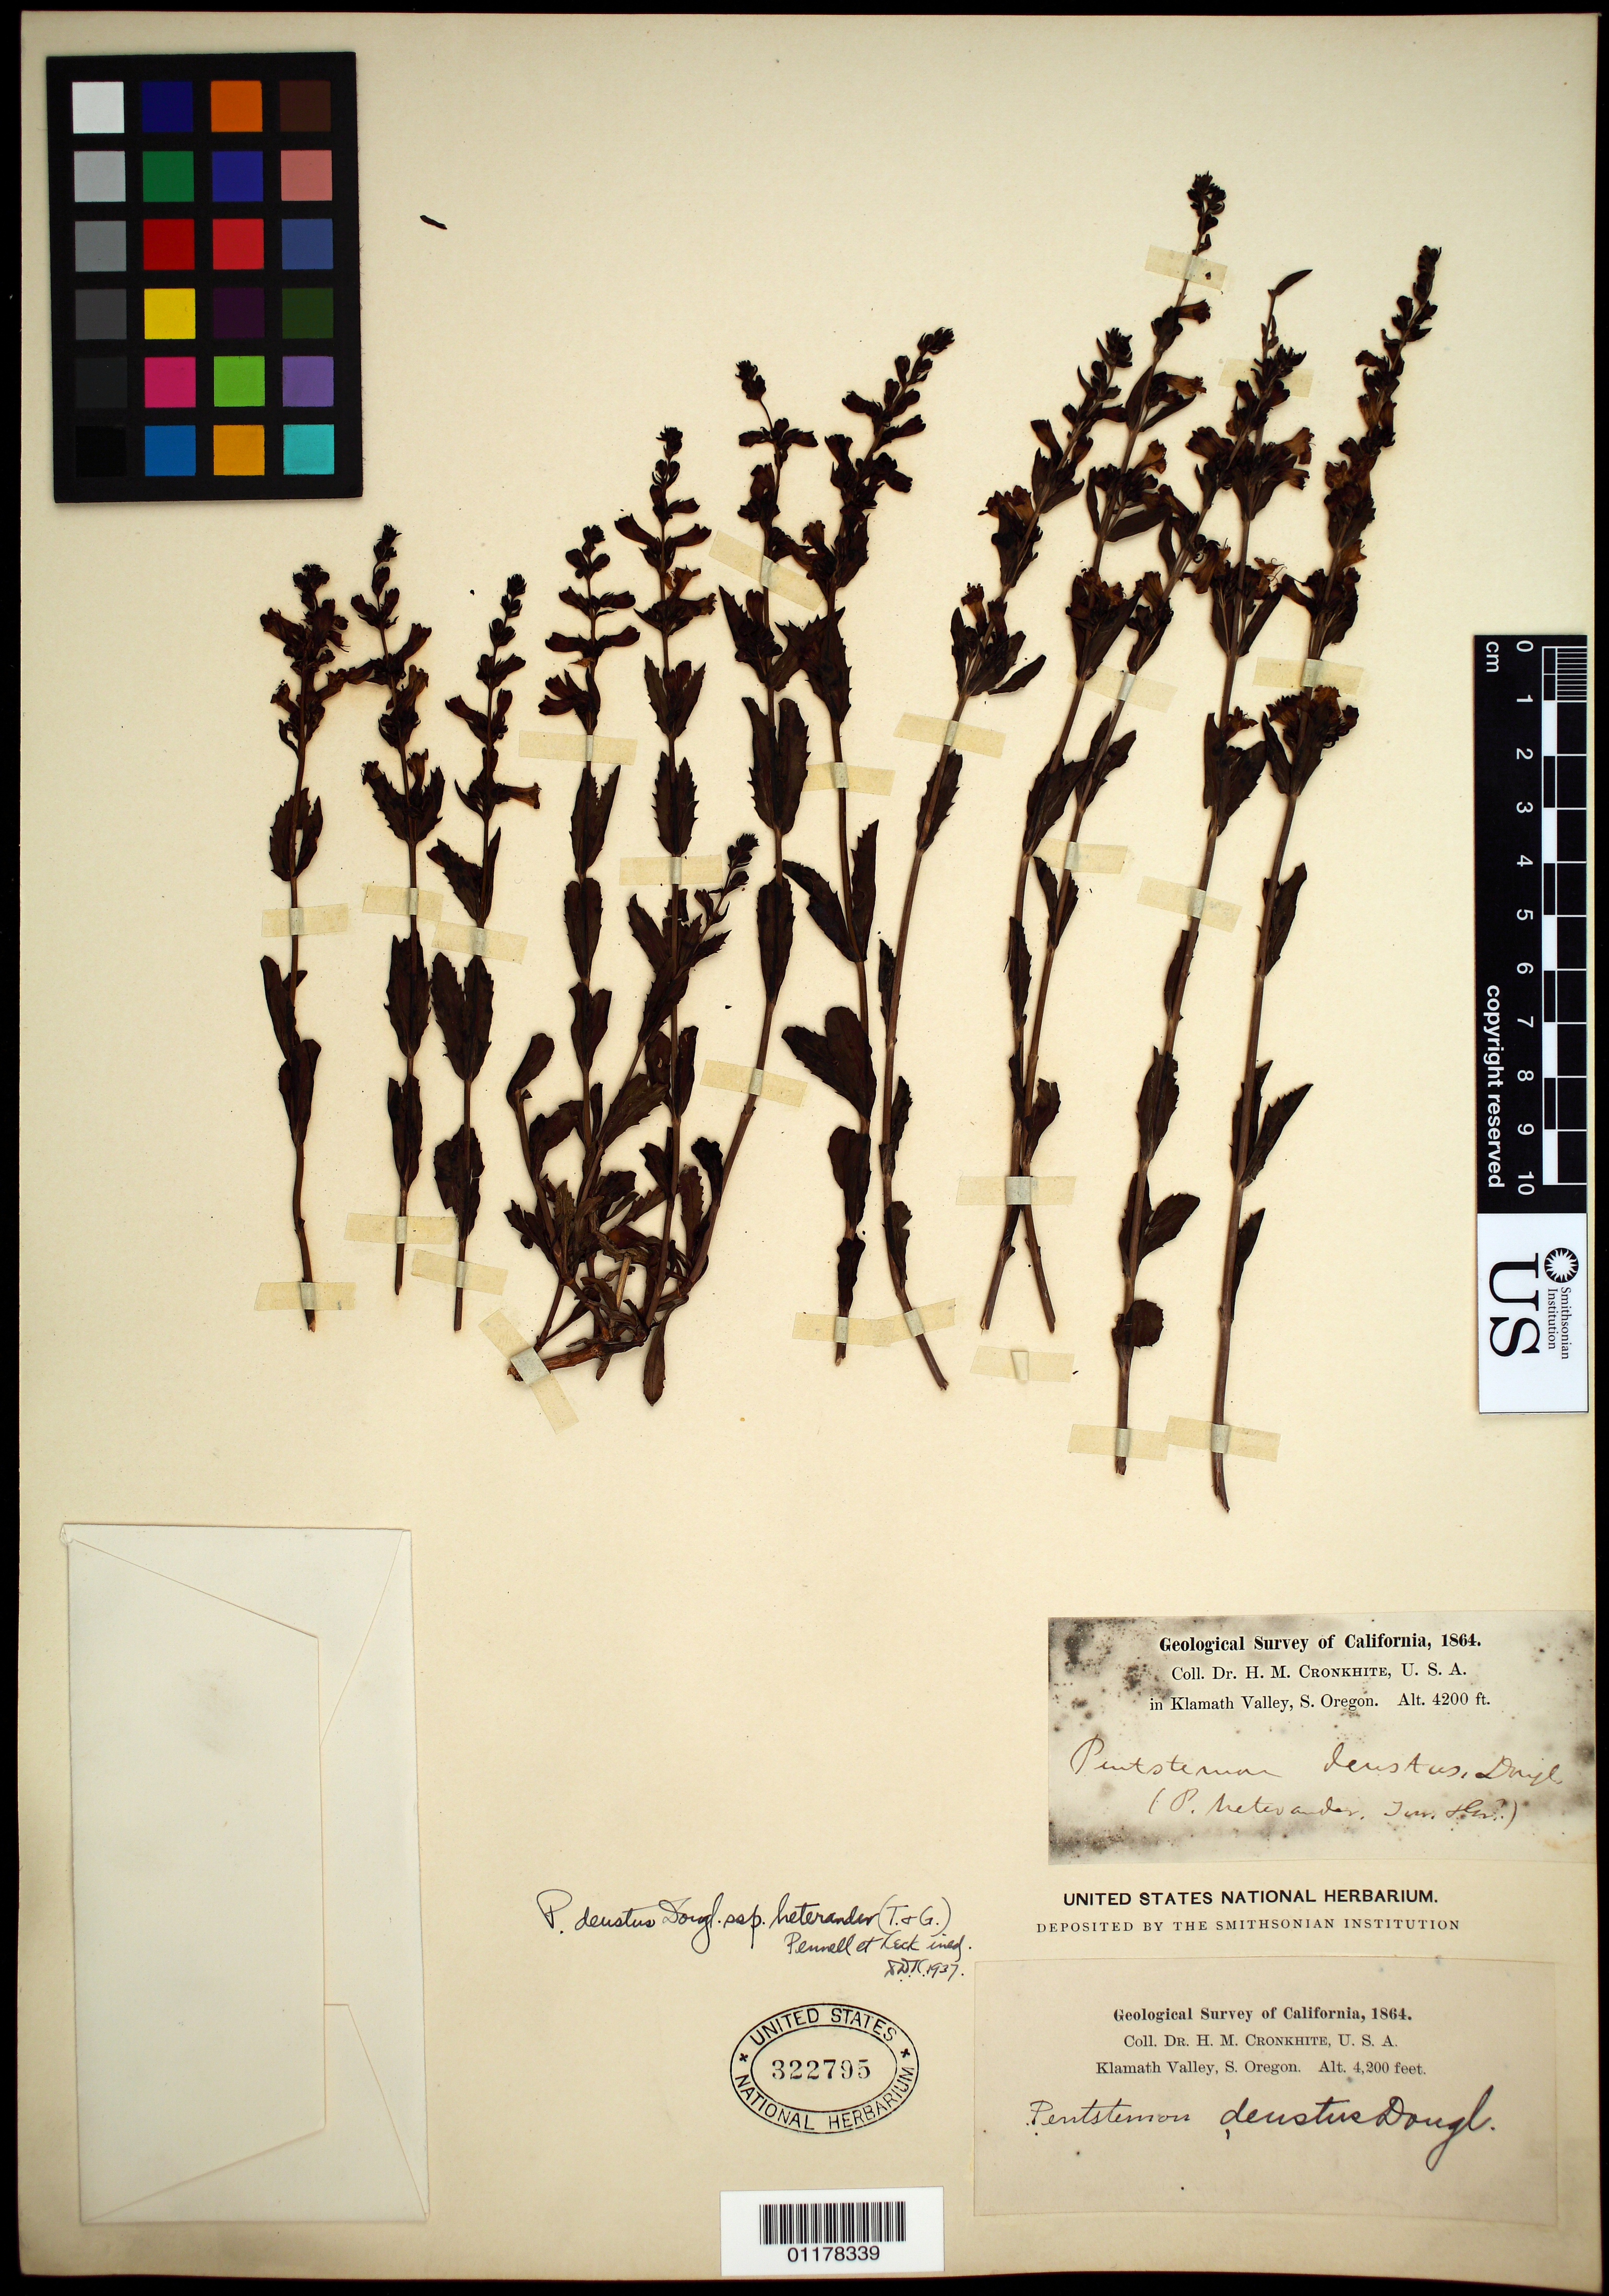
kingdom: Plantae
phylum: Tracheophyta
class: Magnoliopsida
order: Lamiales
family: Plantaginaceae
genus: Penstemon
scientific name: Penstemon deustus subsp. heterander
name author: (Torr. & A. Gray) Pennell & D.D. Keck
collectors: H. M. Cronkhite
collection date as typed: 1864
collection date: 1864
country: United States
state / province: Oregon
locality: Klamath Valley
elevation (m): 1280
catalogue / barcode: US 322795